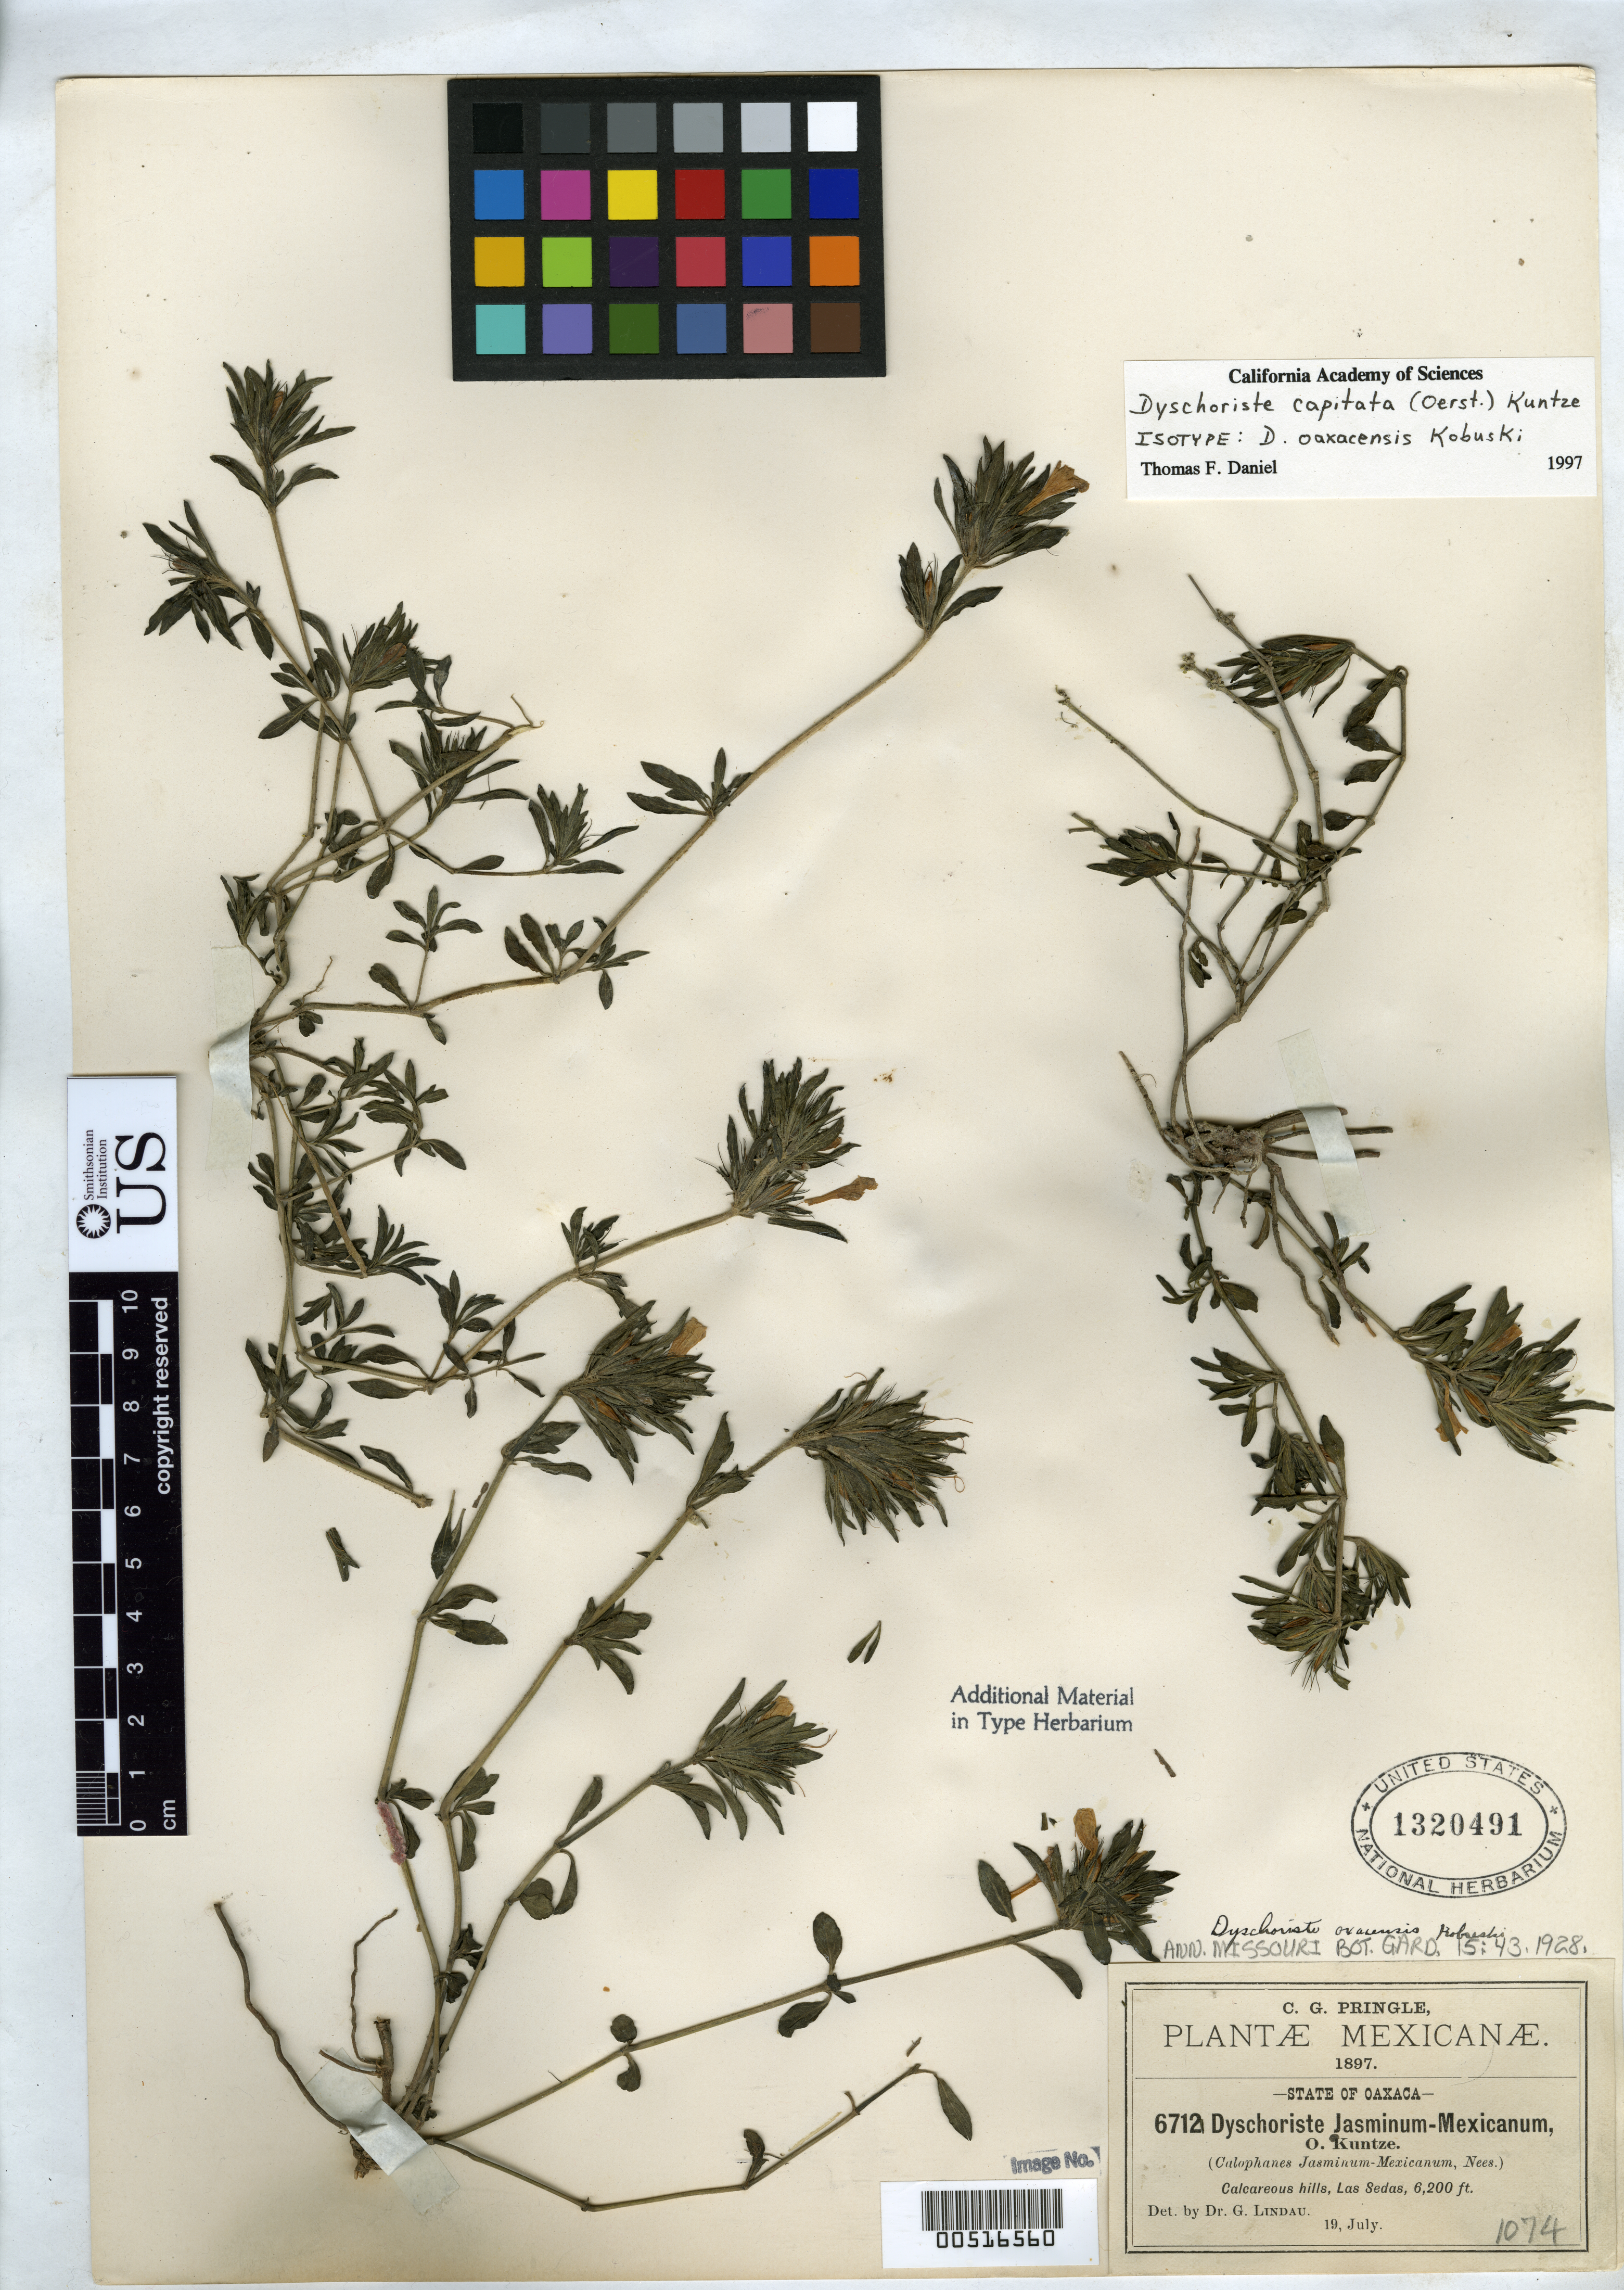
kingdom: Plantae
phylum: Tracheophyta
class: Magnoliopsida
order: Lamiales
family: Acanthaceae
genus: Dyschoriste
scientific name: Dyschoriste oaxacensis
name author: Kobuski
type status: Isotype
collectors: C. G. Pringle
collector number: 6712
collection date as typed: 19 Jul 1897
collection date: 1897-07-19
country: Mexico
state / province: Oaxaca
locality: Las Sedas.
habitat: Calcareous hills.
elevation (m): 1890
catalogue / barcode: US 1320491